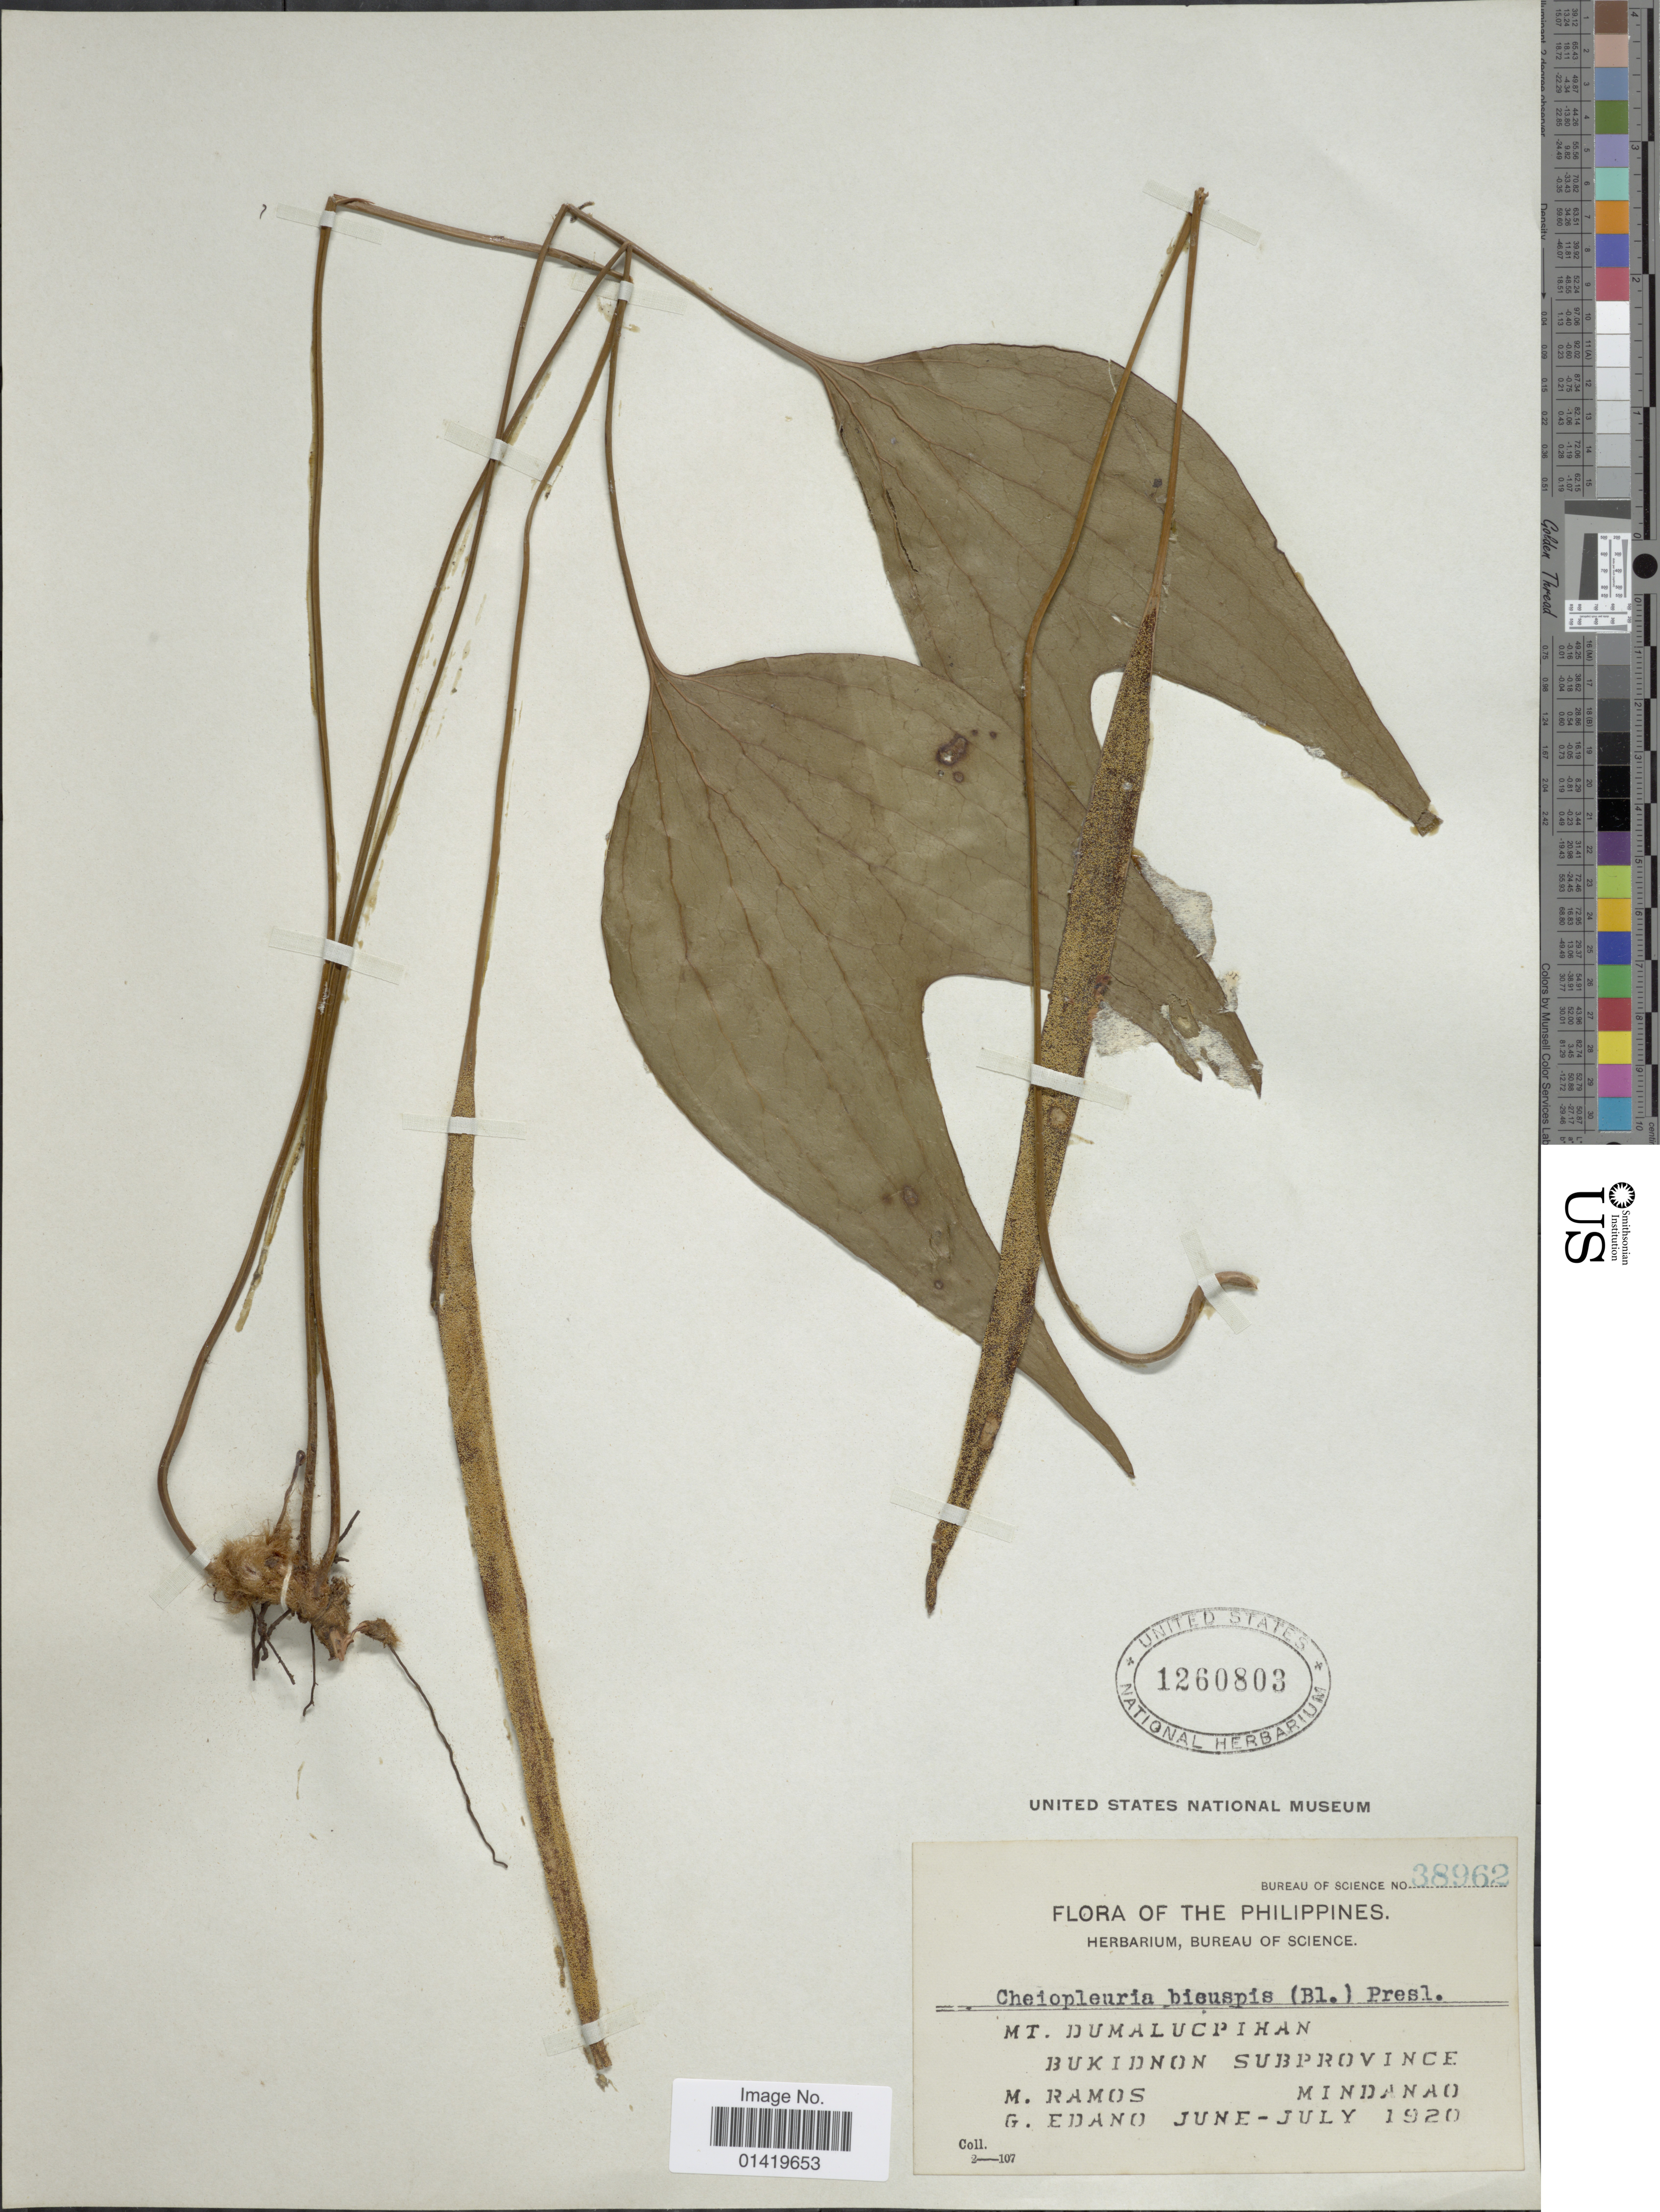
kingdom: Plantae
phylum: Tracheophyta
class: Polypodiopsida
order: Gleicheniales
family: Dipteridaceae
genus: Cheiropleuria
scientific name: Cheiropleuria bicuspis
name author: (Blume) C. Presl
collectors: M. Ramos & G. Edaño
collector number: Bureau of Science 38962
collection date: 1920-06/1920-07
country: Philippines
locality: Mt. Dumalucpihan. Bukidnon subprovince, Mindanao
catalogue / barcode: US 1260803